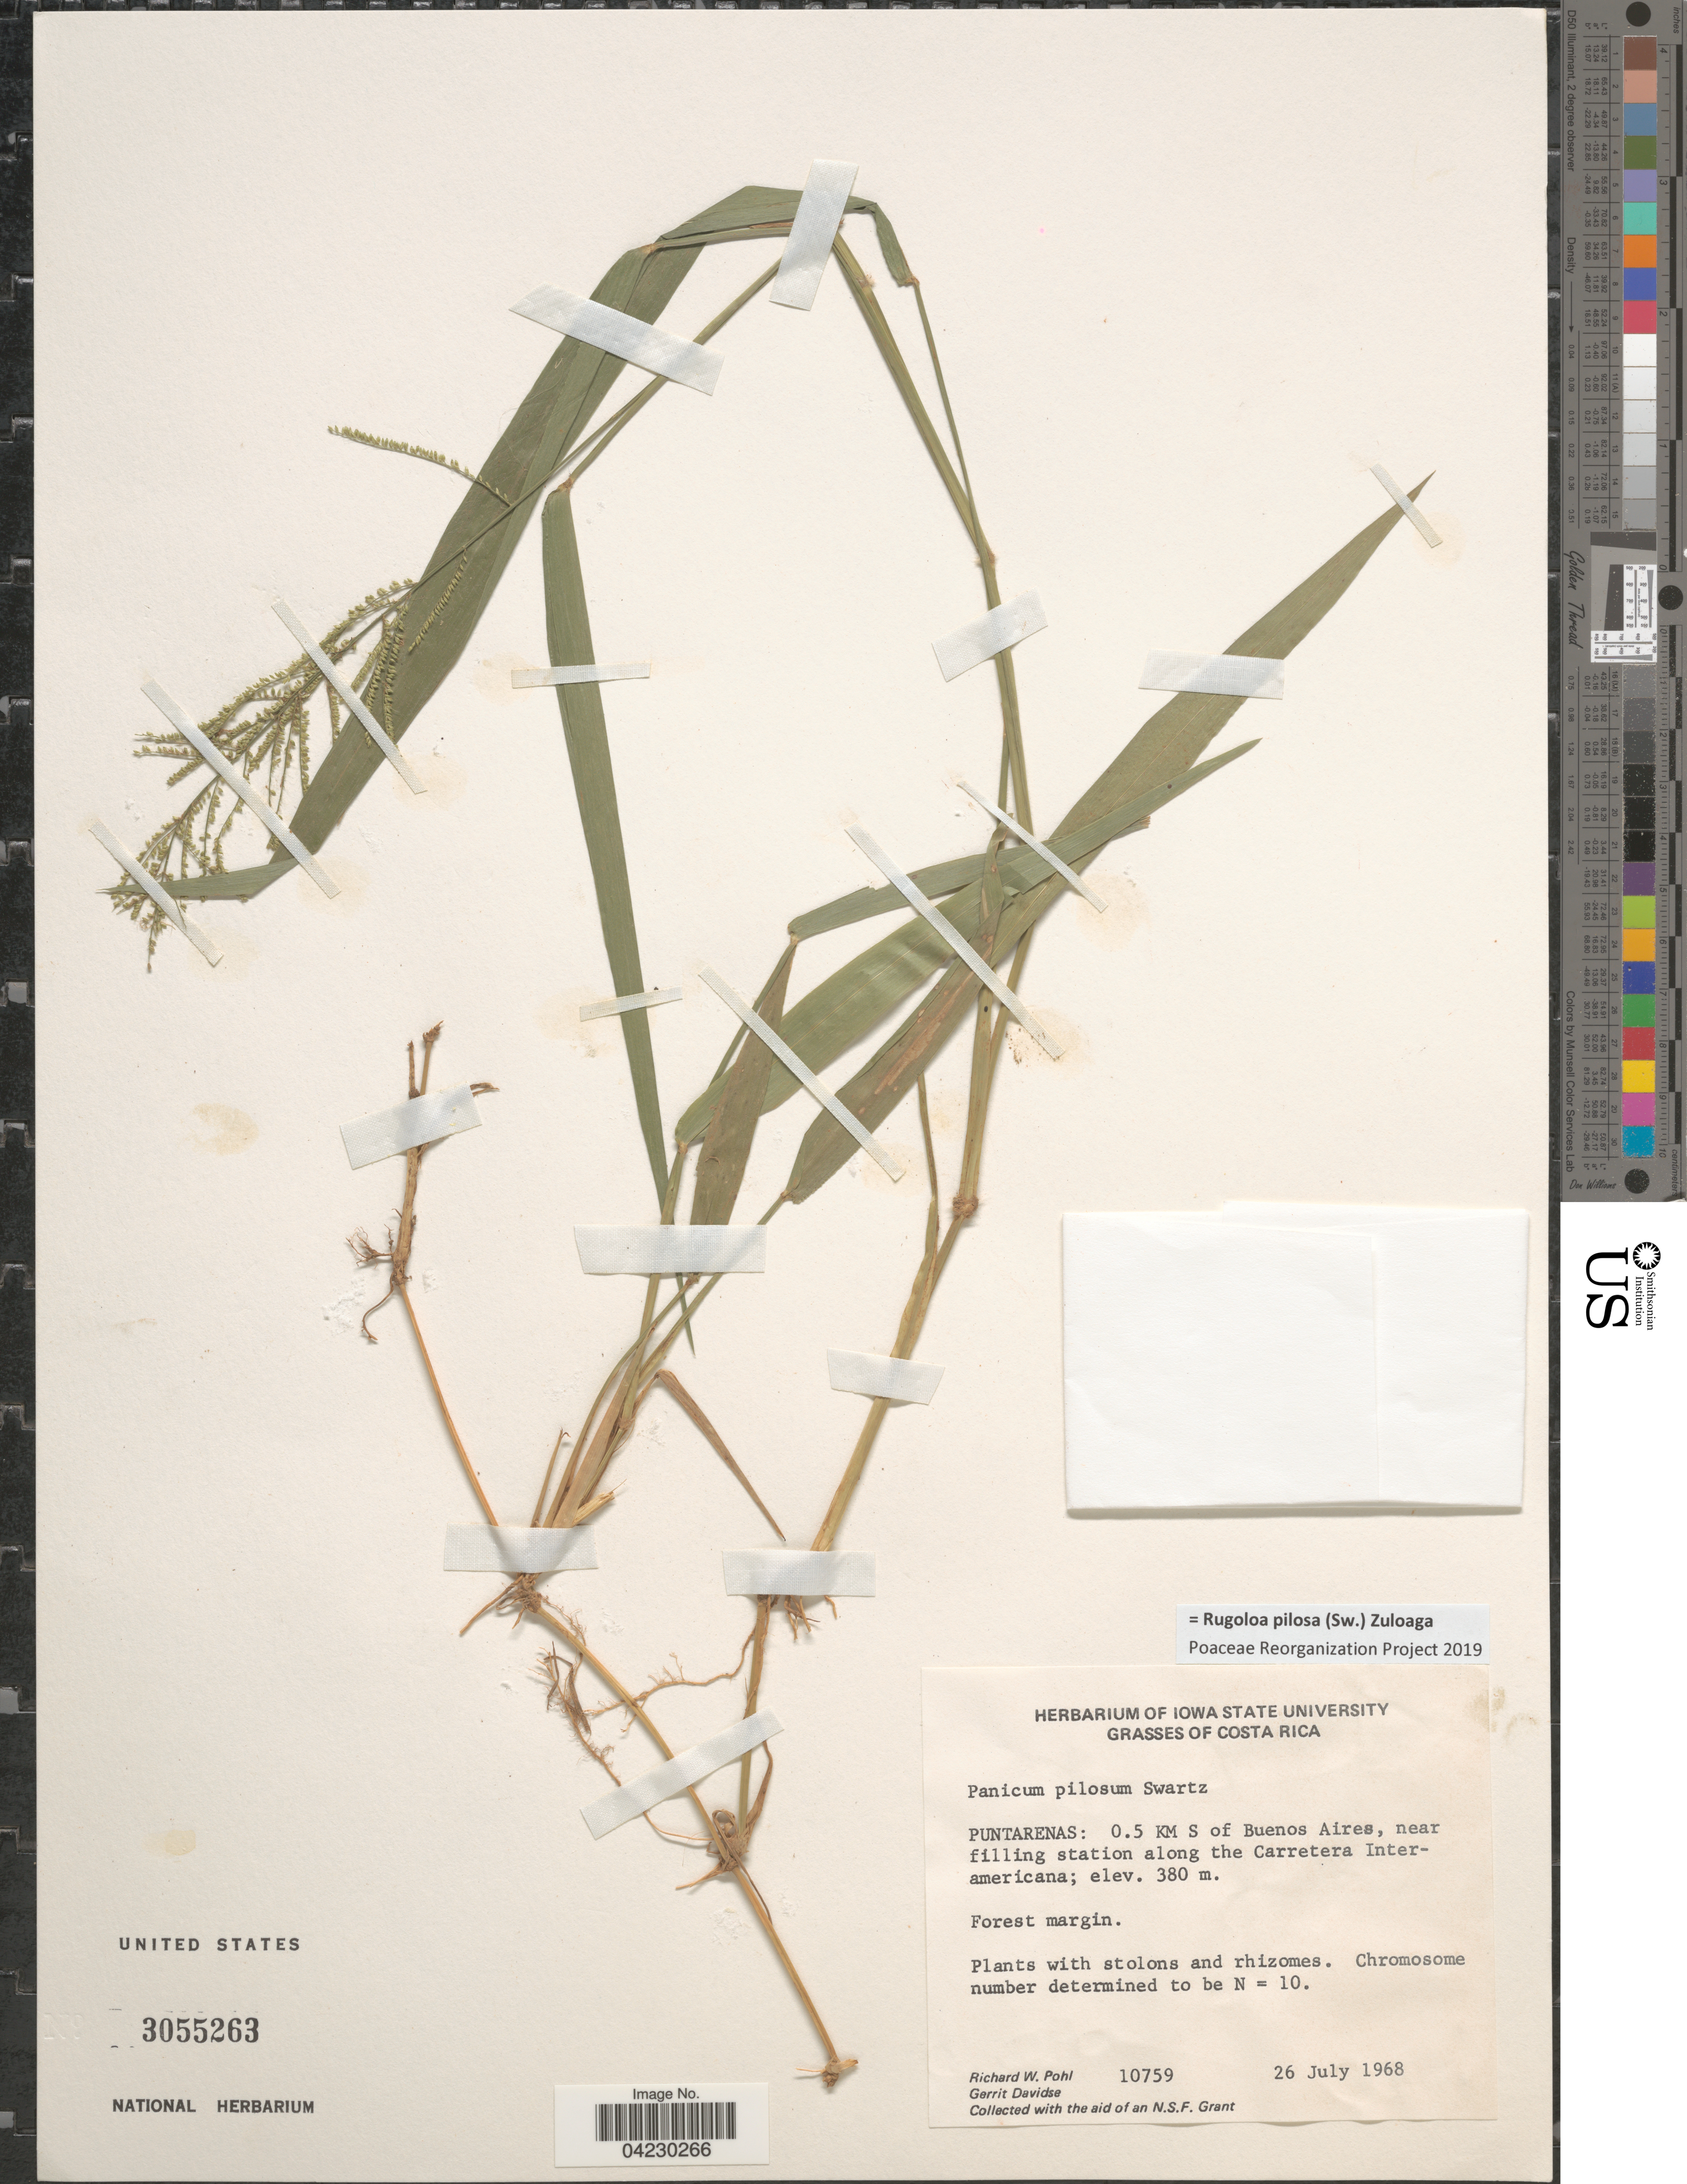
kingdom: Plantae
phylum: Tracheophyta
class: Liliopsida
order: Poales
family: Poaceae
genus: Rugoloa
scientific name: Rugoloa pilosa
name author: (Sw.) Zuloaga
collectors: R. W. Pohl & G. Davidse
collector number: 10759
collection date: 1968-07-26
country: Costa Rica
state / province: Puntarenas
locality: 0.5 KM S of Buenos Aires, near filling station along the Carretera Interamericana.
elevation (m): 380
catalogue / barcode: US 3055263